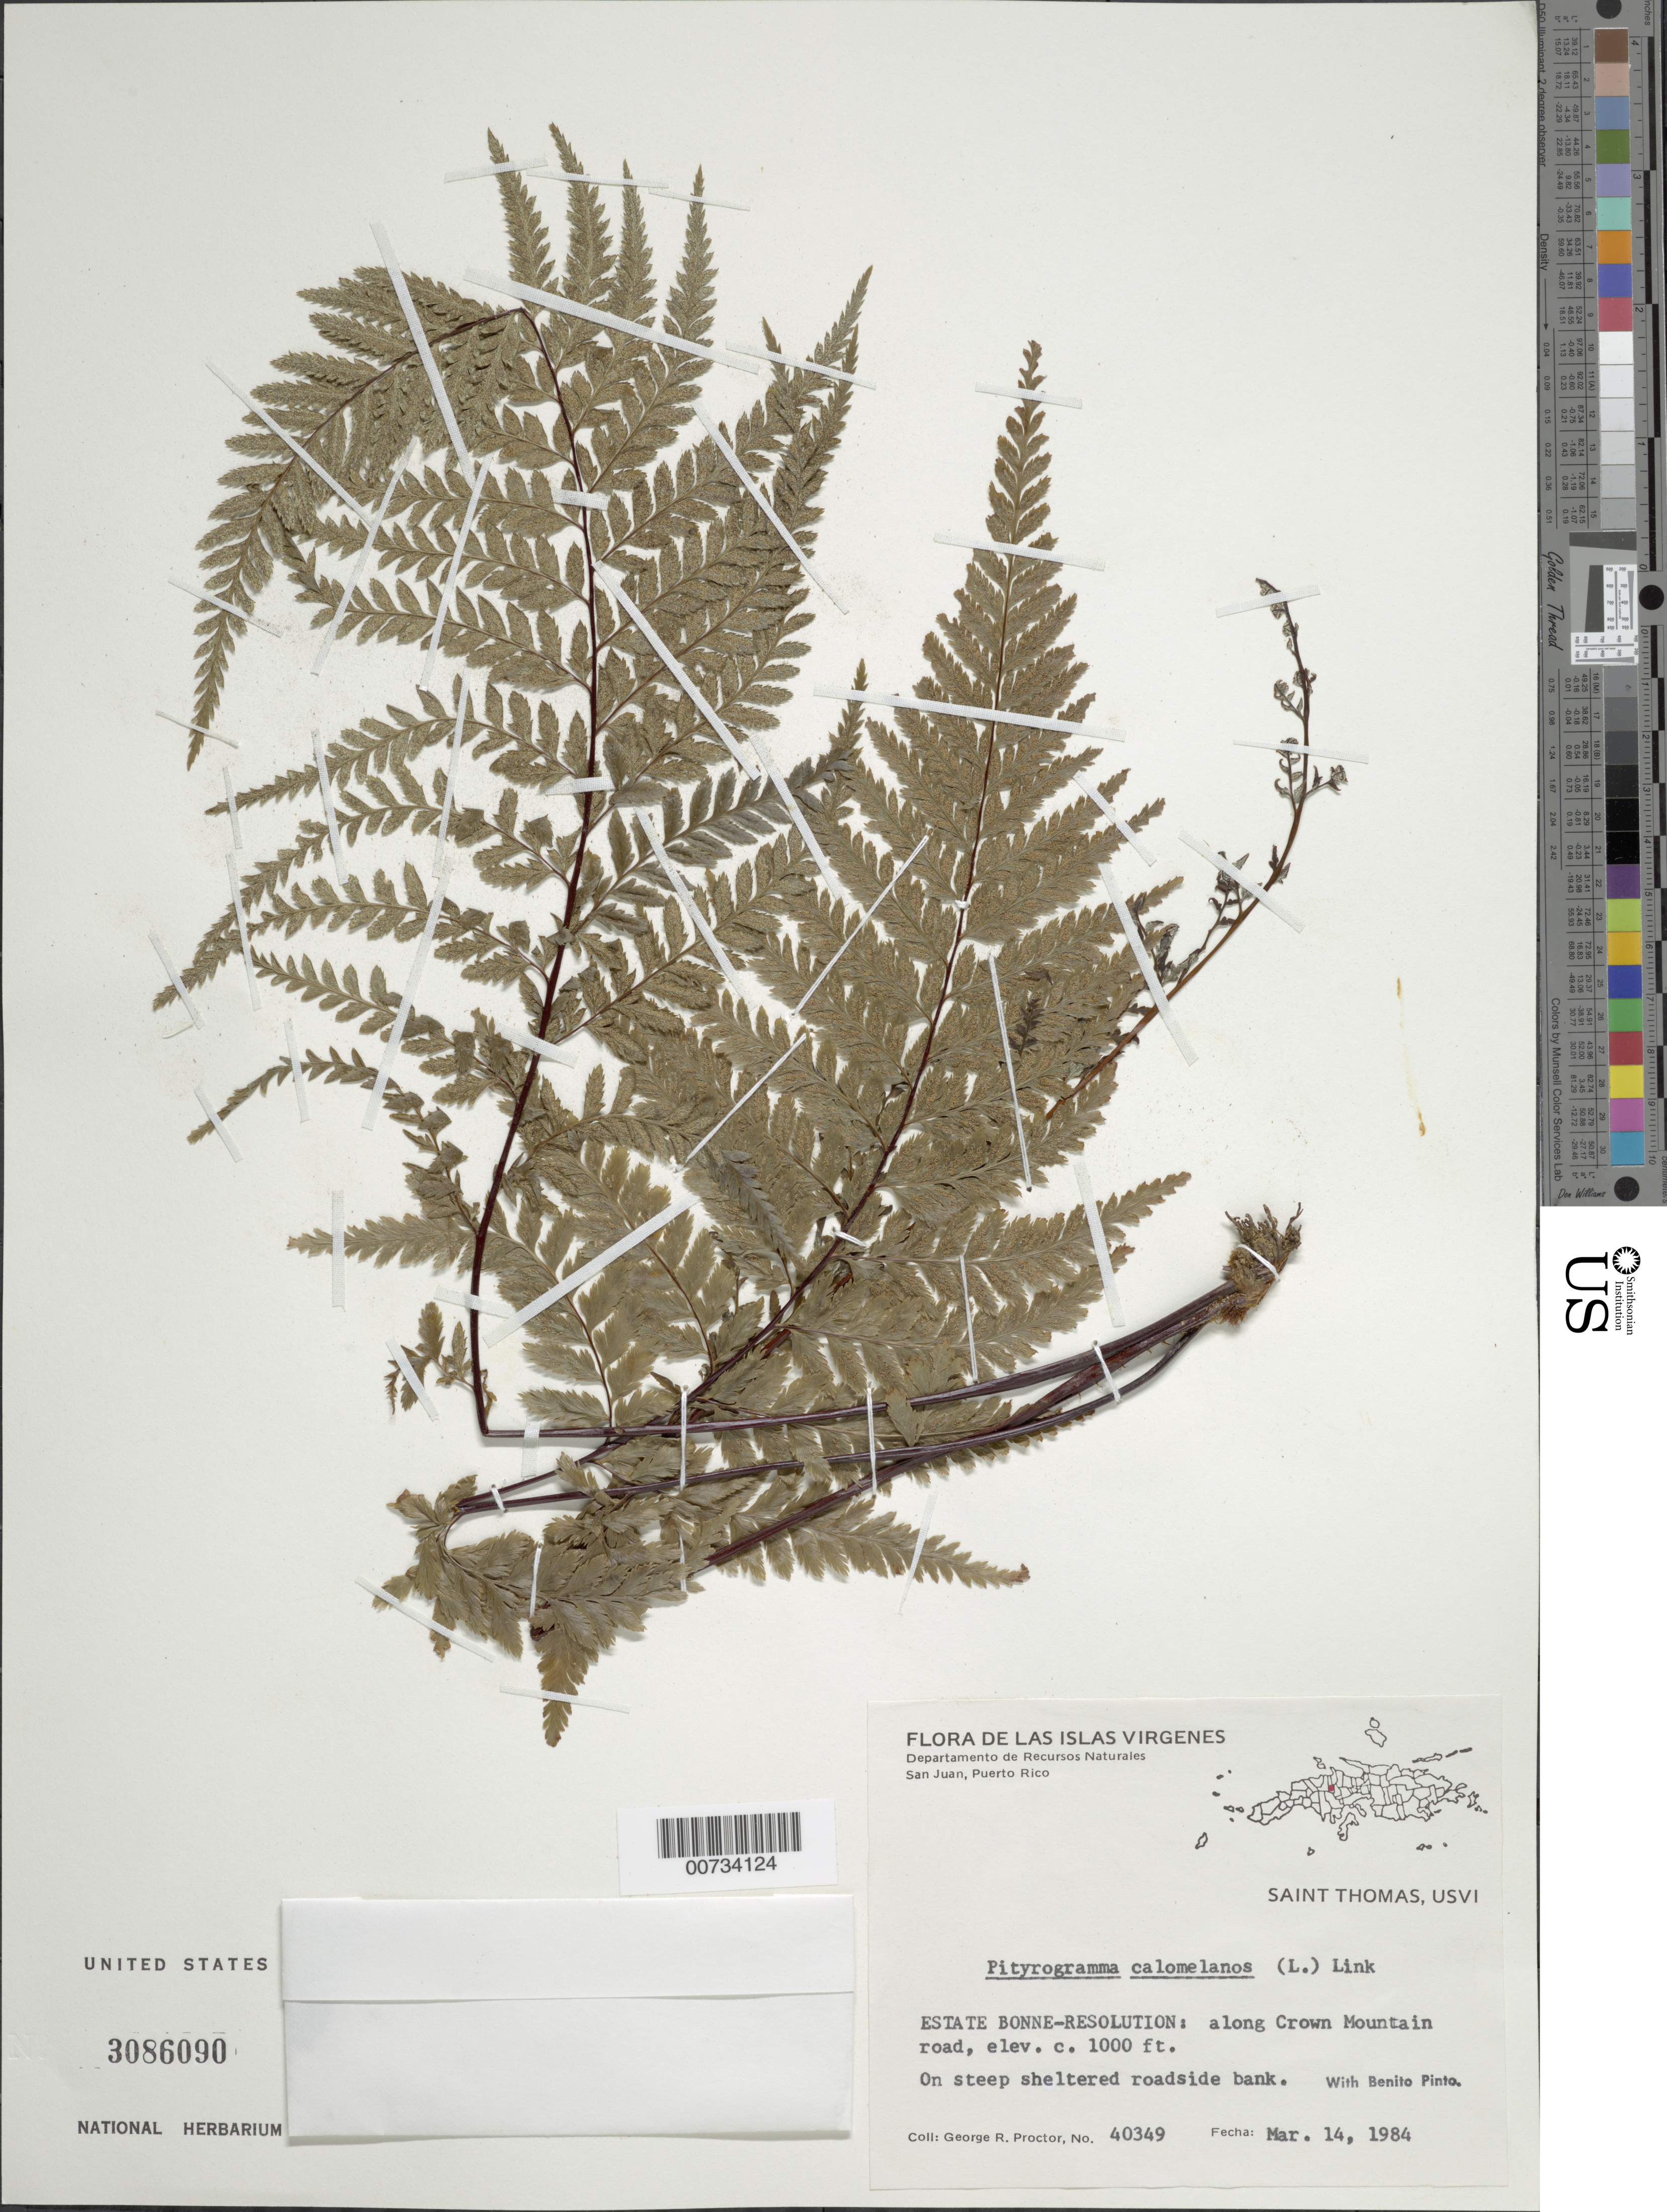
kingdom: Plantae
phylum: Tracheophyta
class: Polypodiopsida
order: Polypodiales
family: Pteridaceae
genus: Pityrogramma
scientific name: Pityrogramma calomelanos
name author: (L.) Link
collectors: G. R. Proctor & B. Pinto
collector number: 40349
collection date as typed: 14 Mar 1984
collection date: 1984-03-14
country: U.S. Virgin Islands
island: St. Thomas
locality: St. Thomas, Estate Bonne-Resolution: along Crown Mt. Road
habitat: On steep sheltered roadside bank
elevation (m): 305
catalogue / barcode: US 3086090